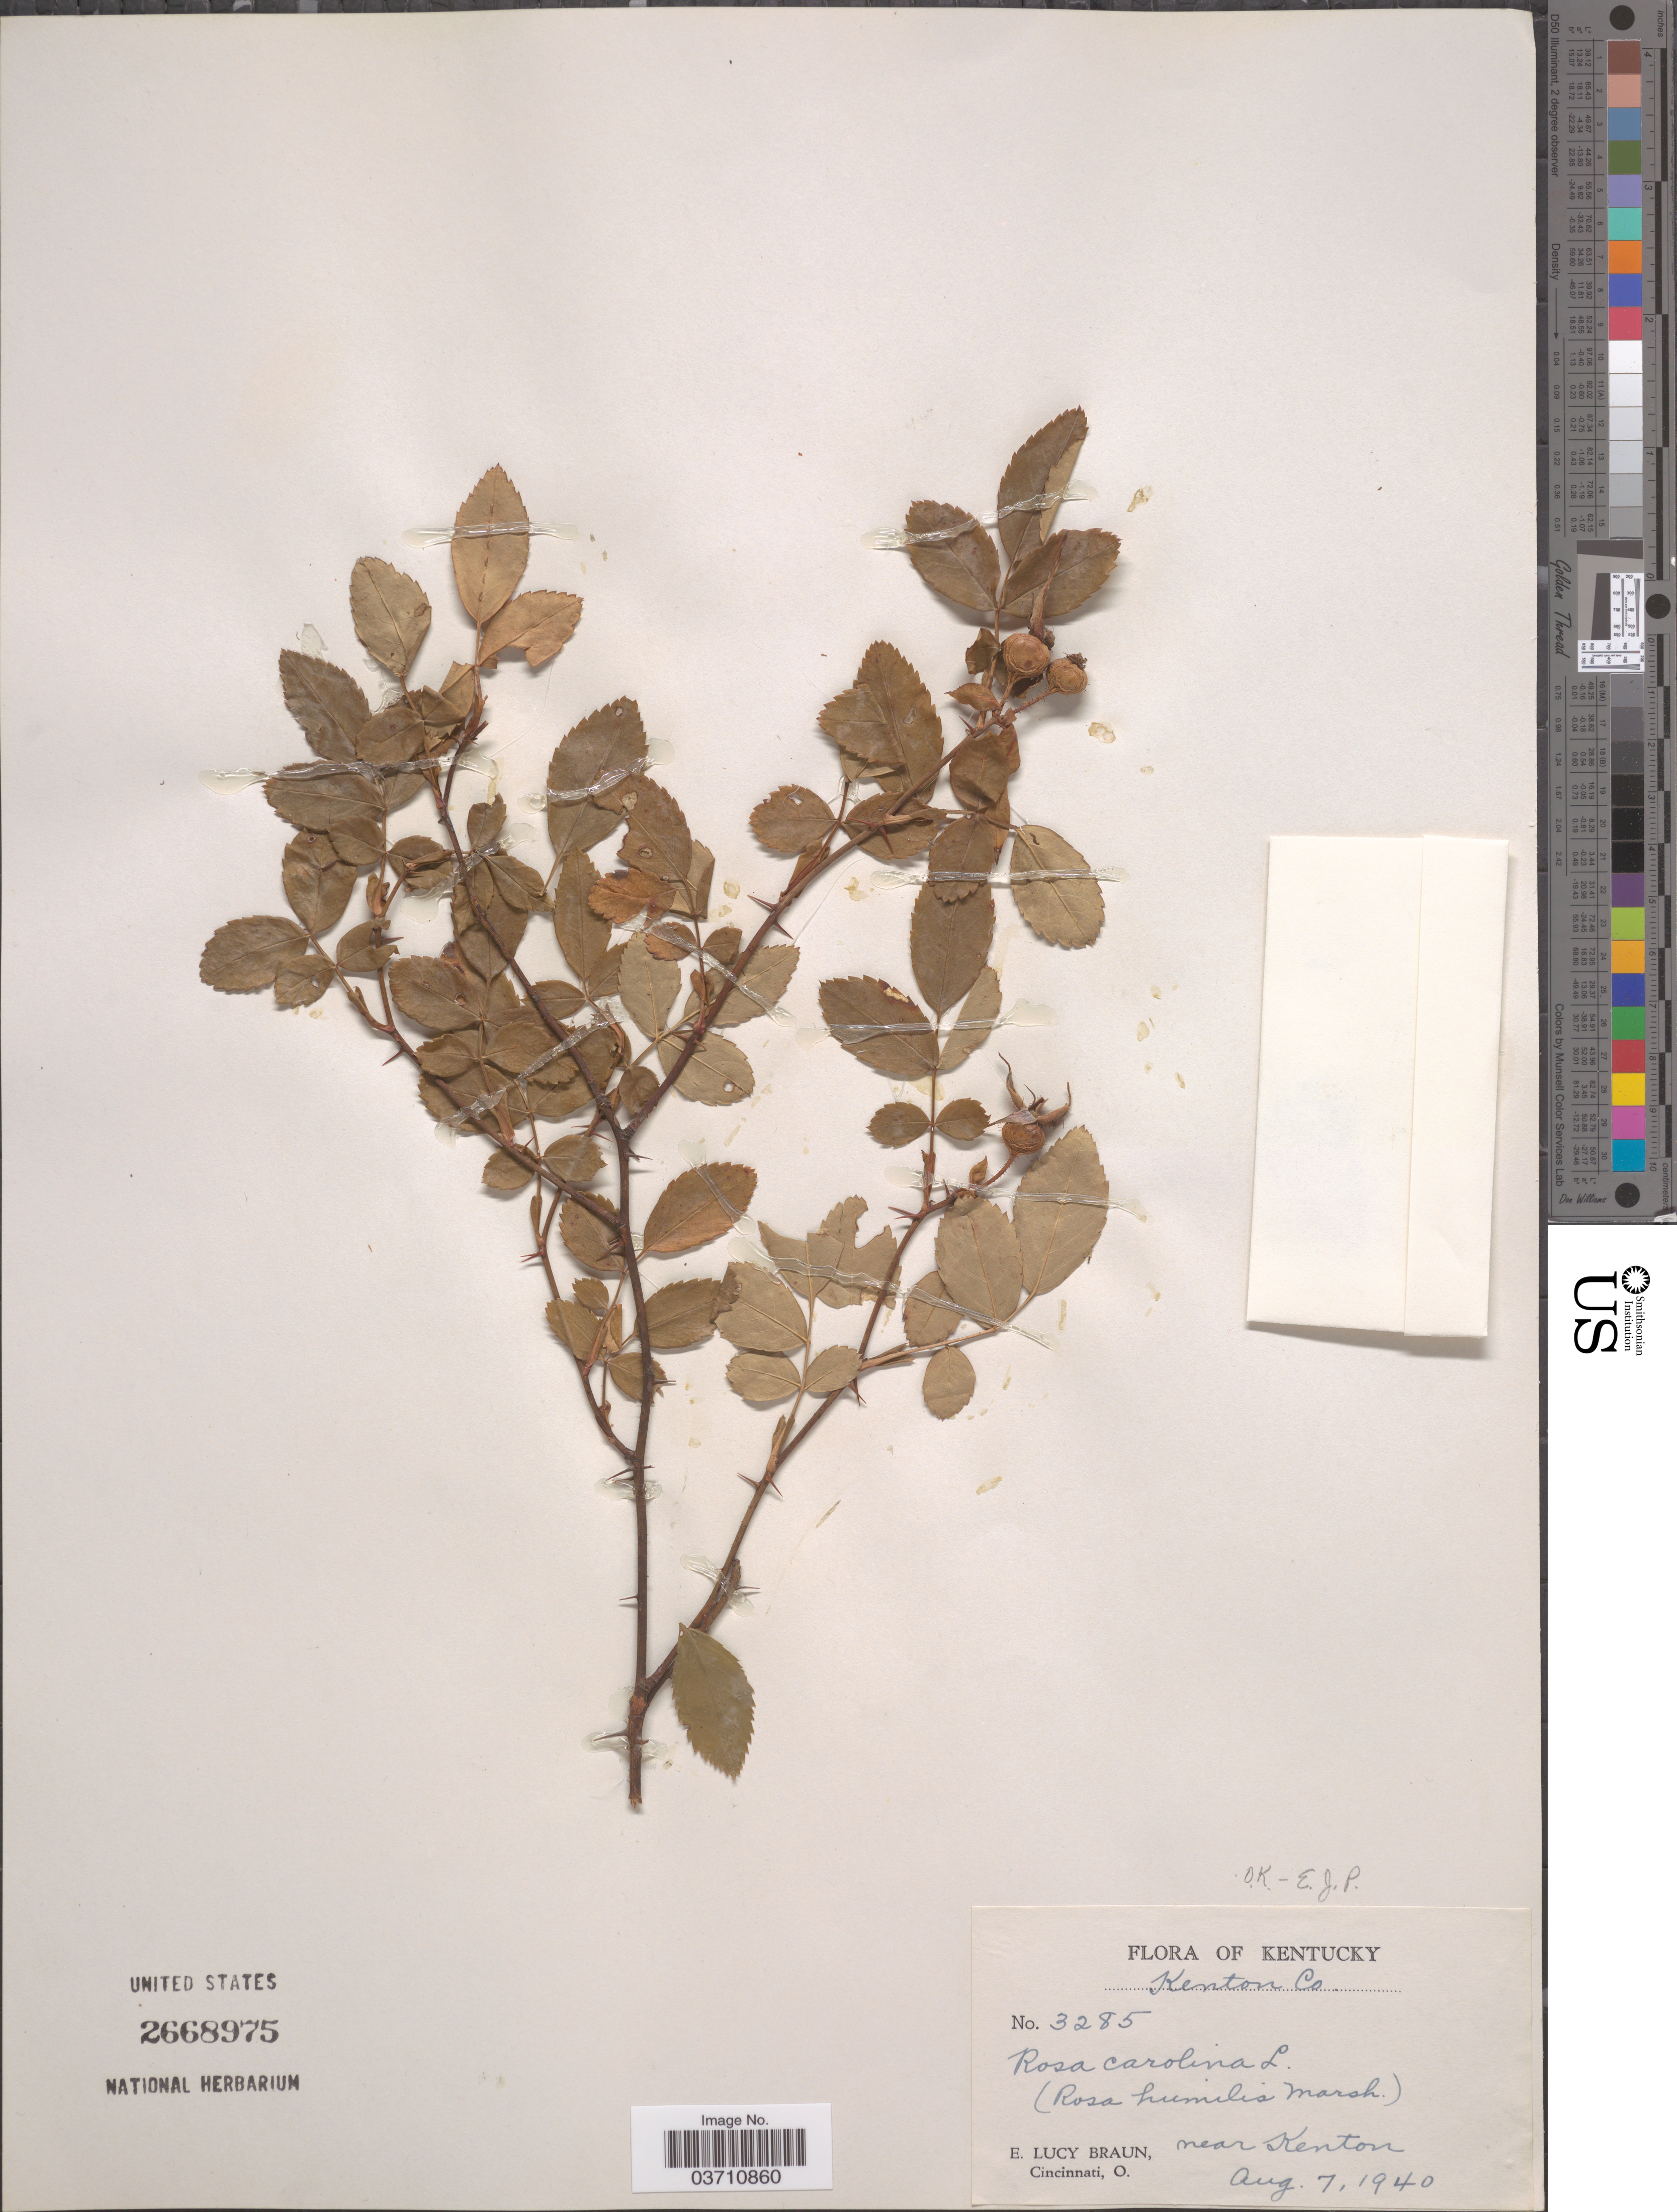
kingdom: Plantae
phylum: Tracheophyta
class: Magnoliopsida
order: Rosales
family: Rosaceae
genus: Rosa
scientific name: Rosa carolina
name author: L.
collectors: E. L. Braun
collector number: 3285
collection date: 1940-08-07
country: United States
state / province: Kentucky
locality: Kenton Co. Near Kenton.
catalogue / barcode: US 2668975